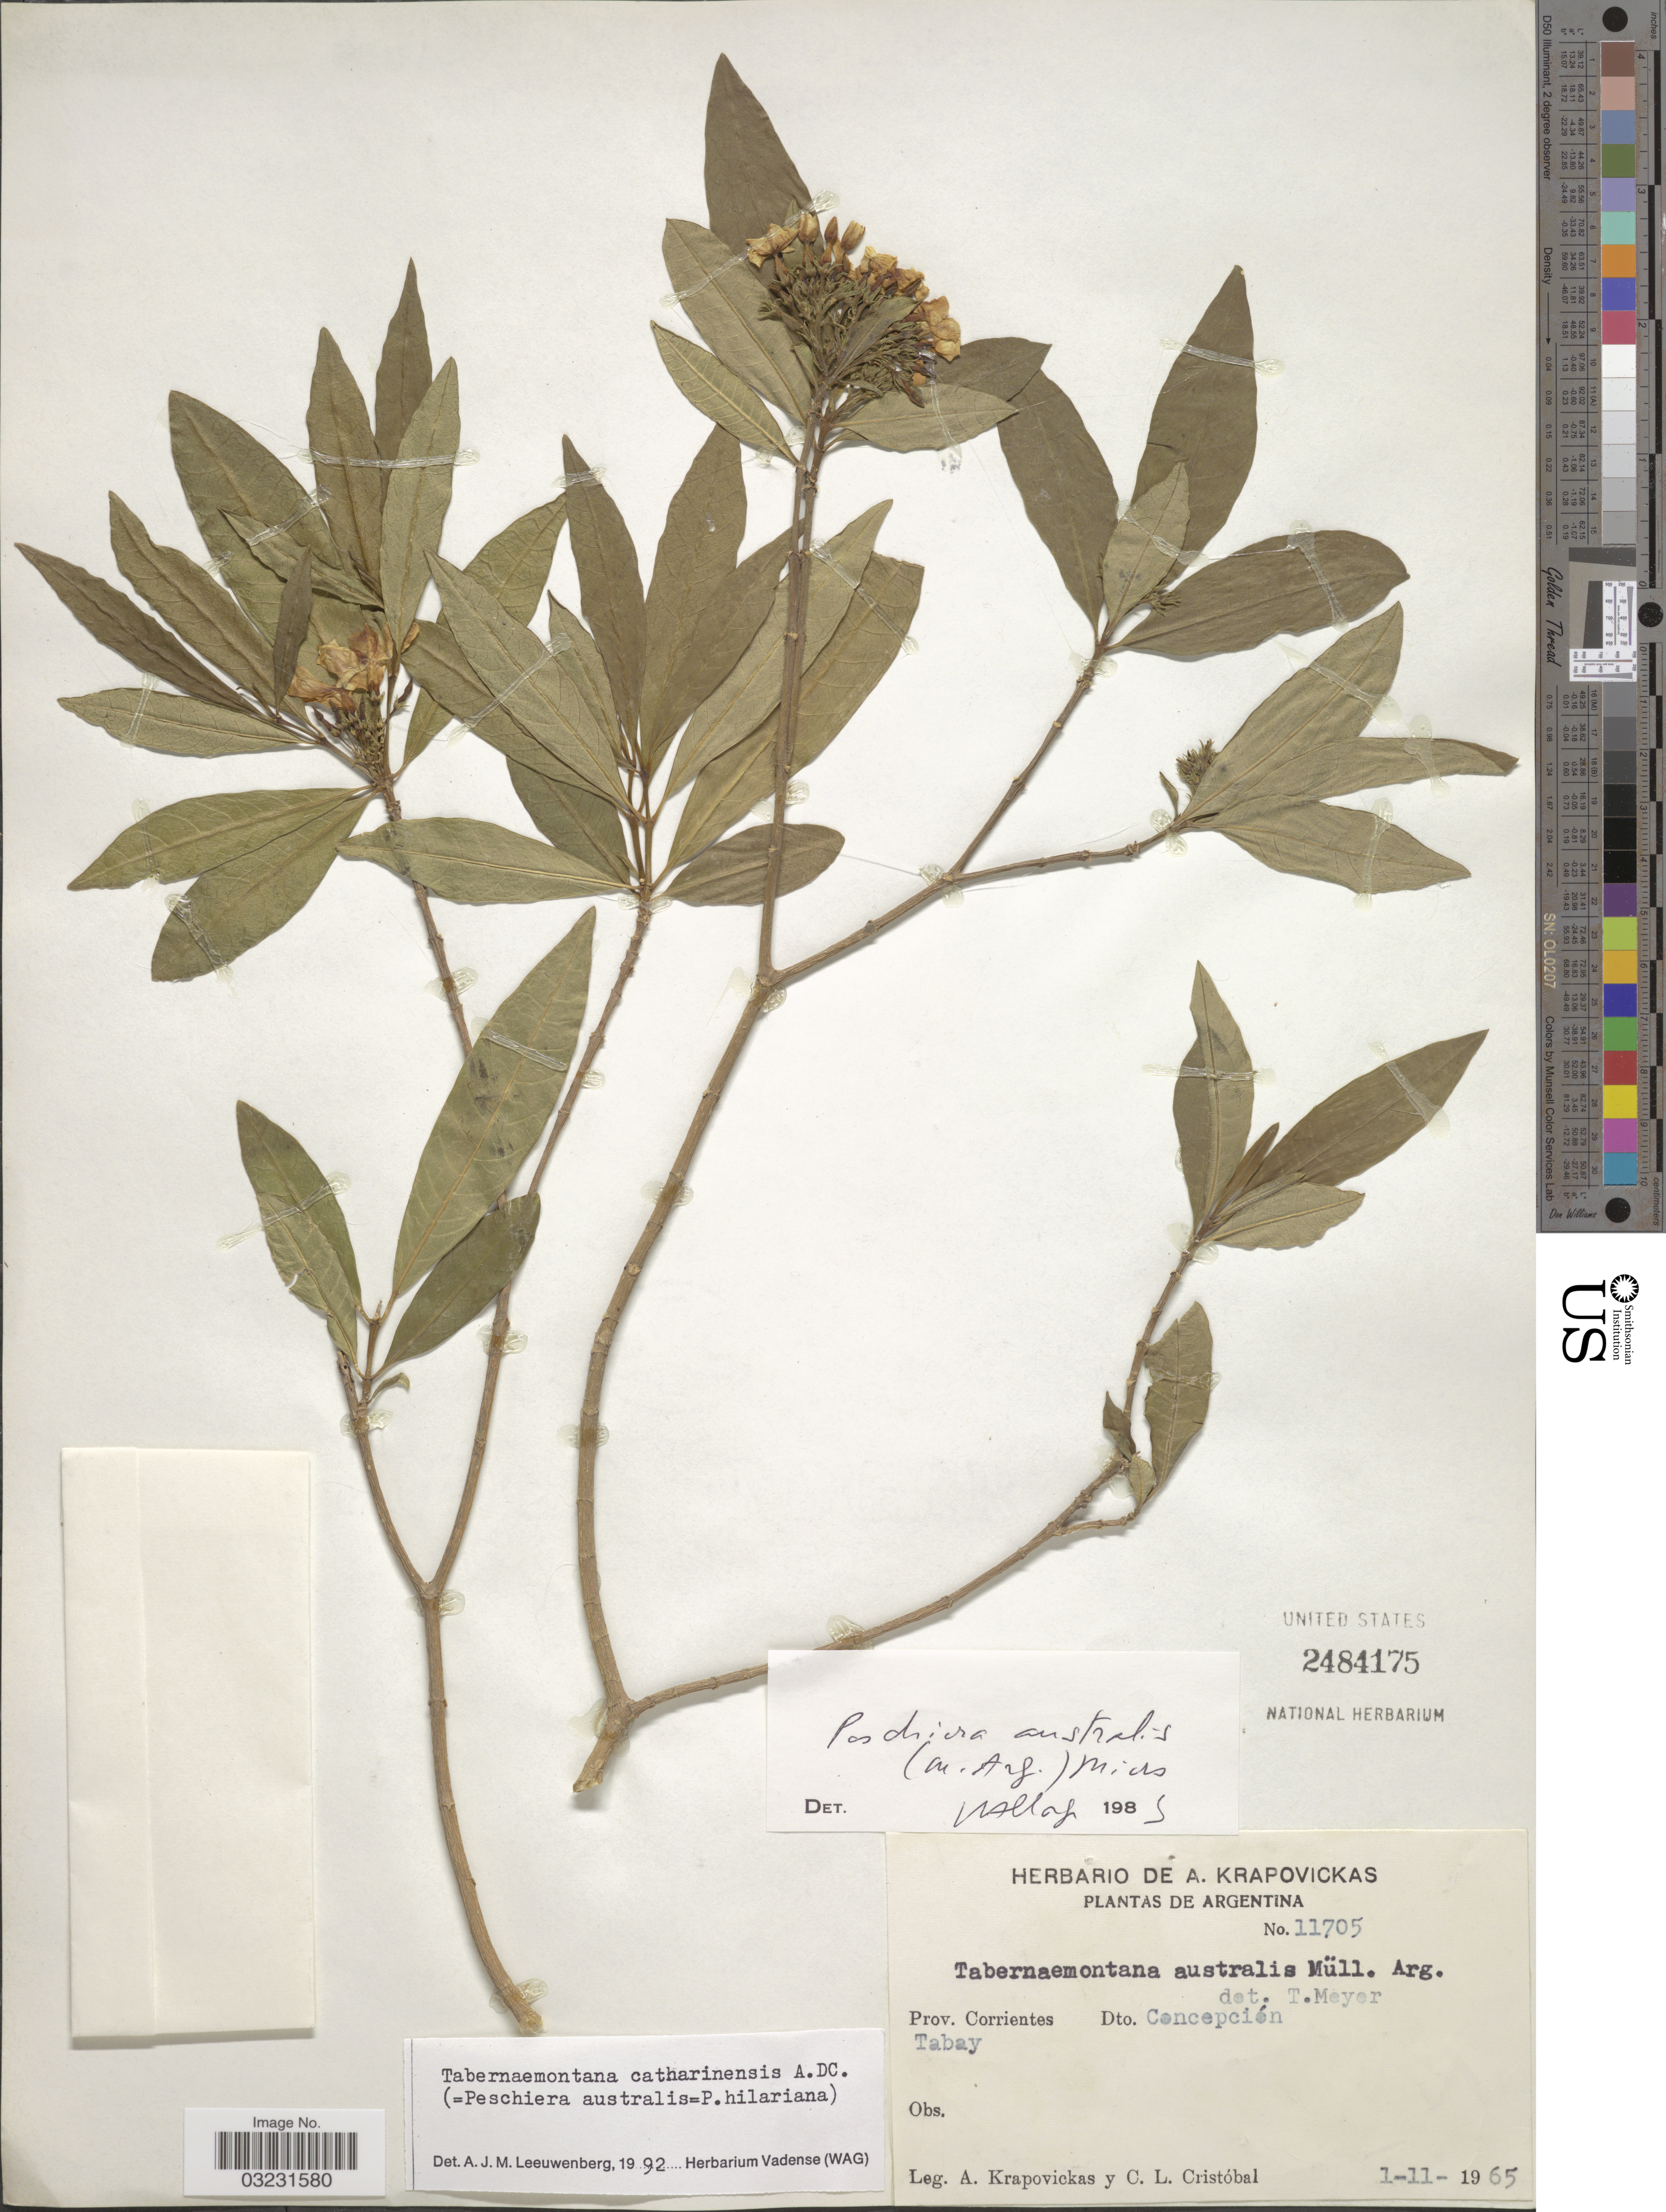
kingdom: Plantae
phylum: Tracheophyta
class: Magnoliopsida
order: Gentianales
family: Apocynaceae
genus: Tabernaemontana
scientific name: Tabernaemontana catharinensis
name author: A. DC.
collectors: A. Krapovickas & C. L. Cristóbal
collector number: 11705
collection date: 1965-11-01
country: Argentina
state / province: Corrientes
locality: Dto. Concepción. Tabay.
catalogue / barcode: US 2484175